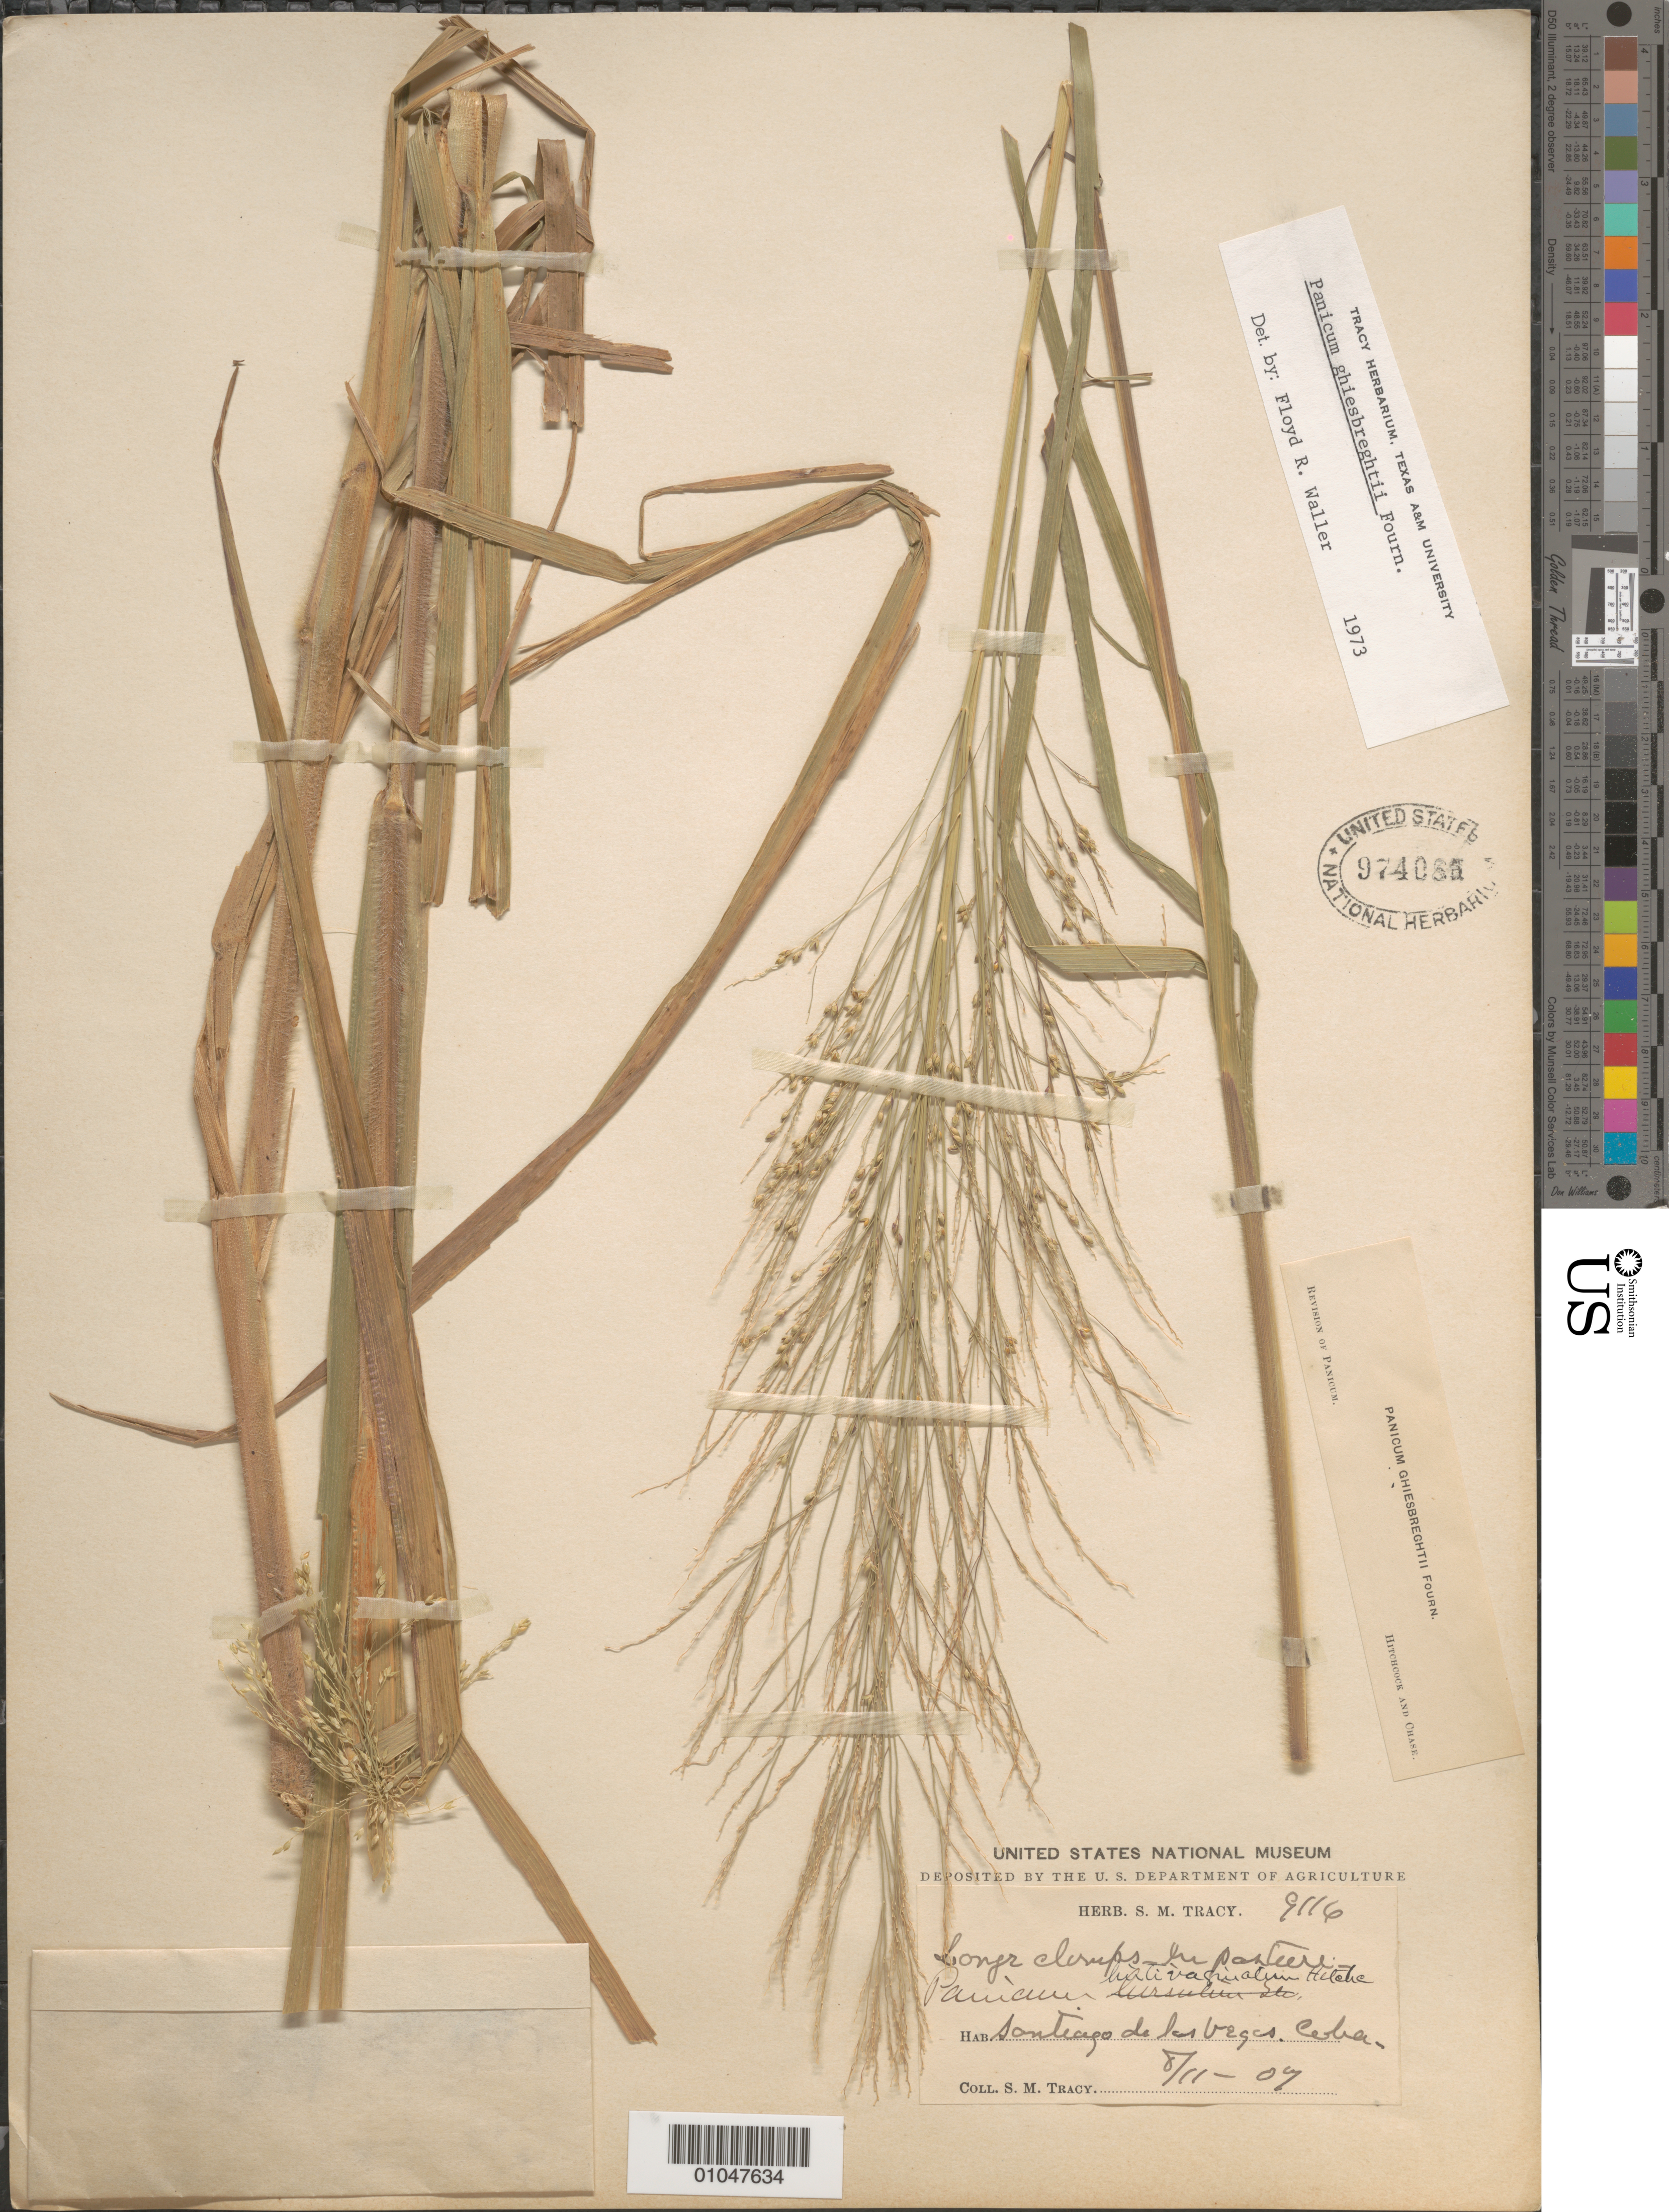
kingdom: Plantae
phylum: Tracheophyta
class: Liliopsida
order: Poales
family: Poaceae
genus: Panicum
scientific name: Panicum ghiesbreghtii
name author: E. Fourn.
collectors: S. M. Tracy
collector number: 9116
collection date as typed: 11 Aug 1907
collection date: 1907-08-11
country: Cuba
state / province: La Habana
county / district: Municipio Boyeros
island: Cuba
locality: Santiago de las Vegas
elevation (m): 97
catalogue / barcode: US 974085